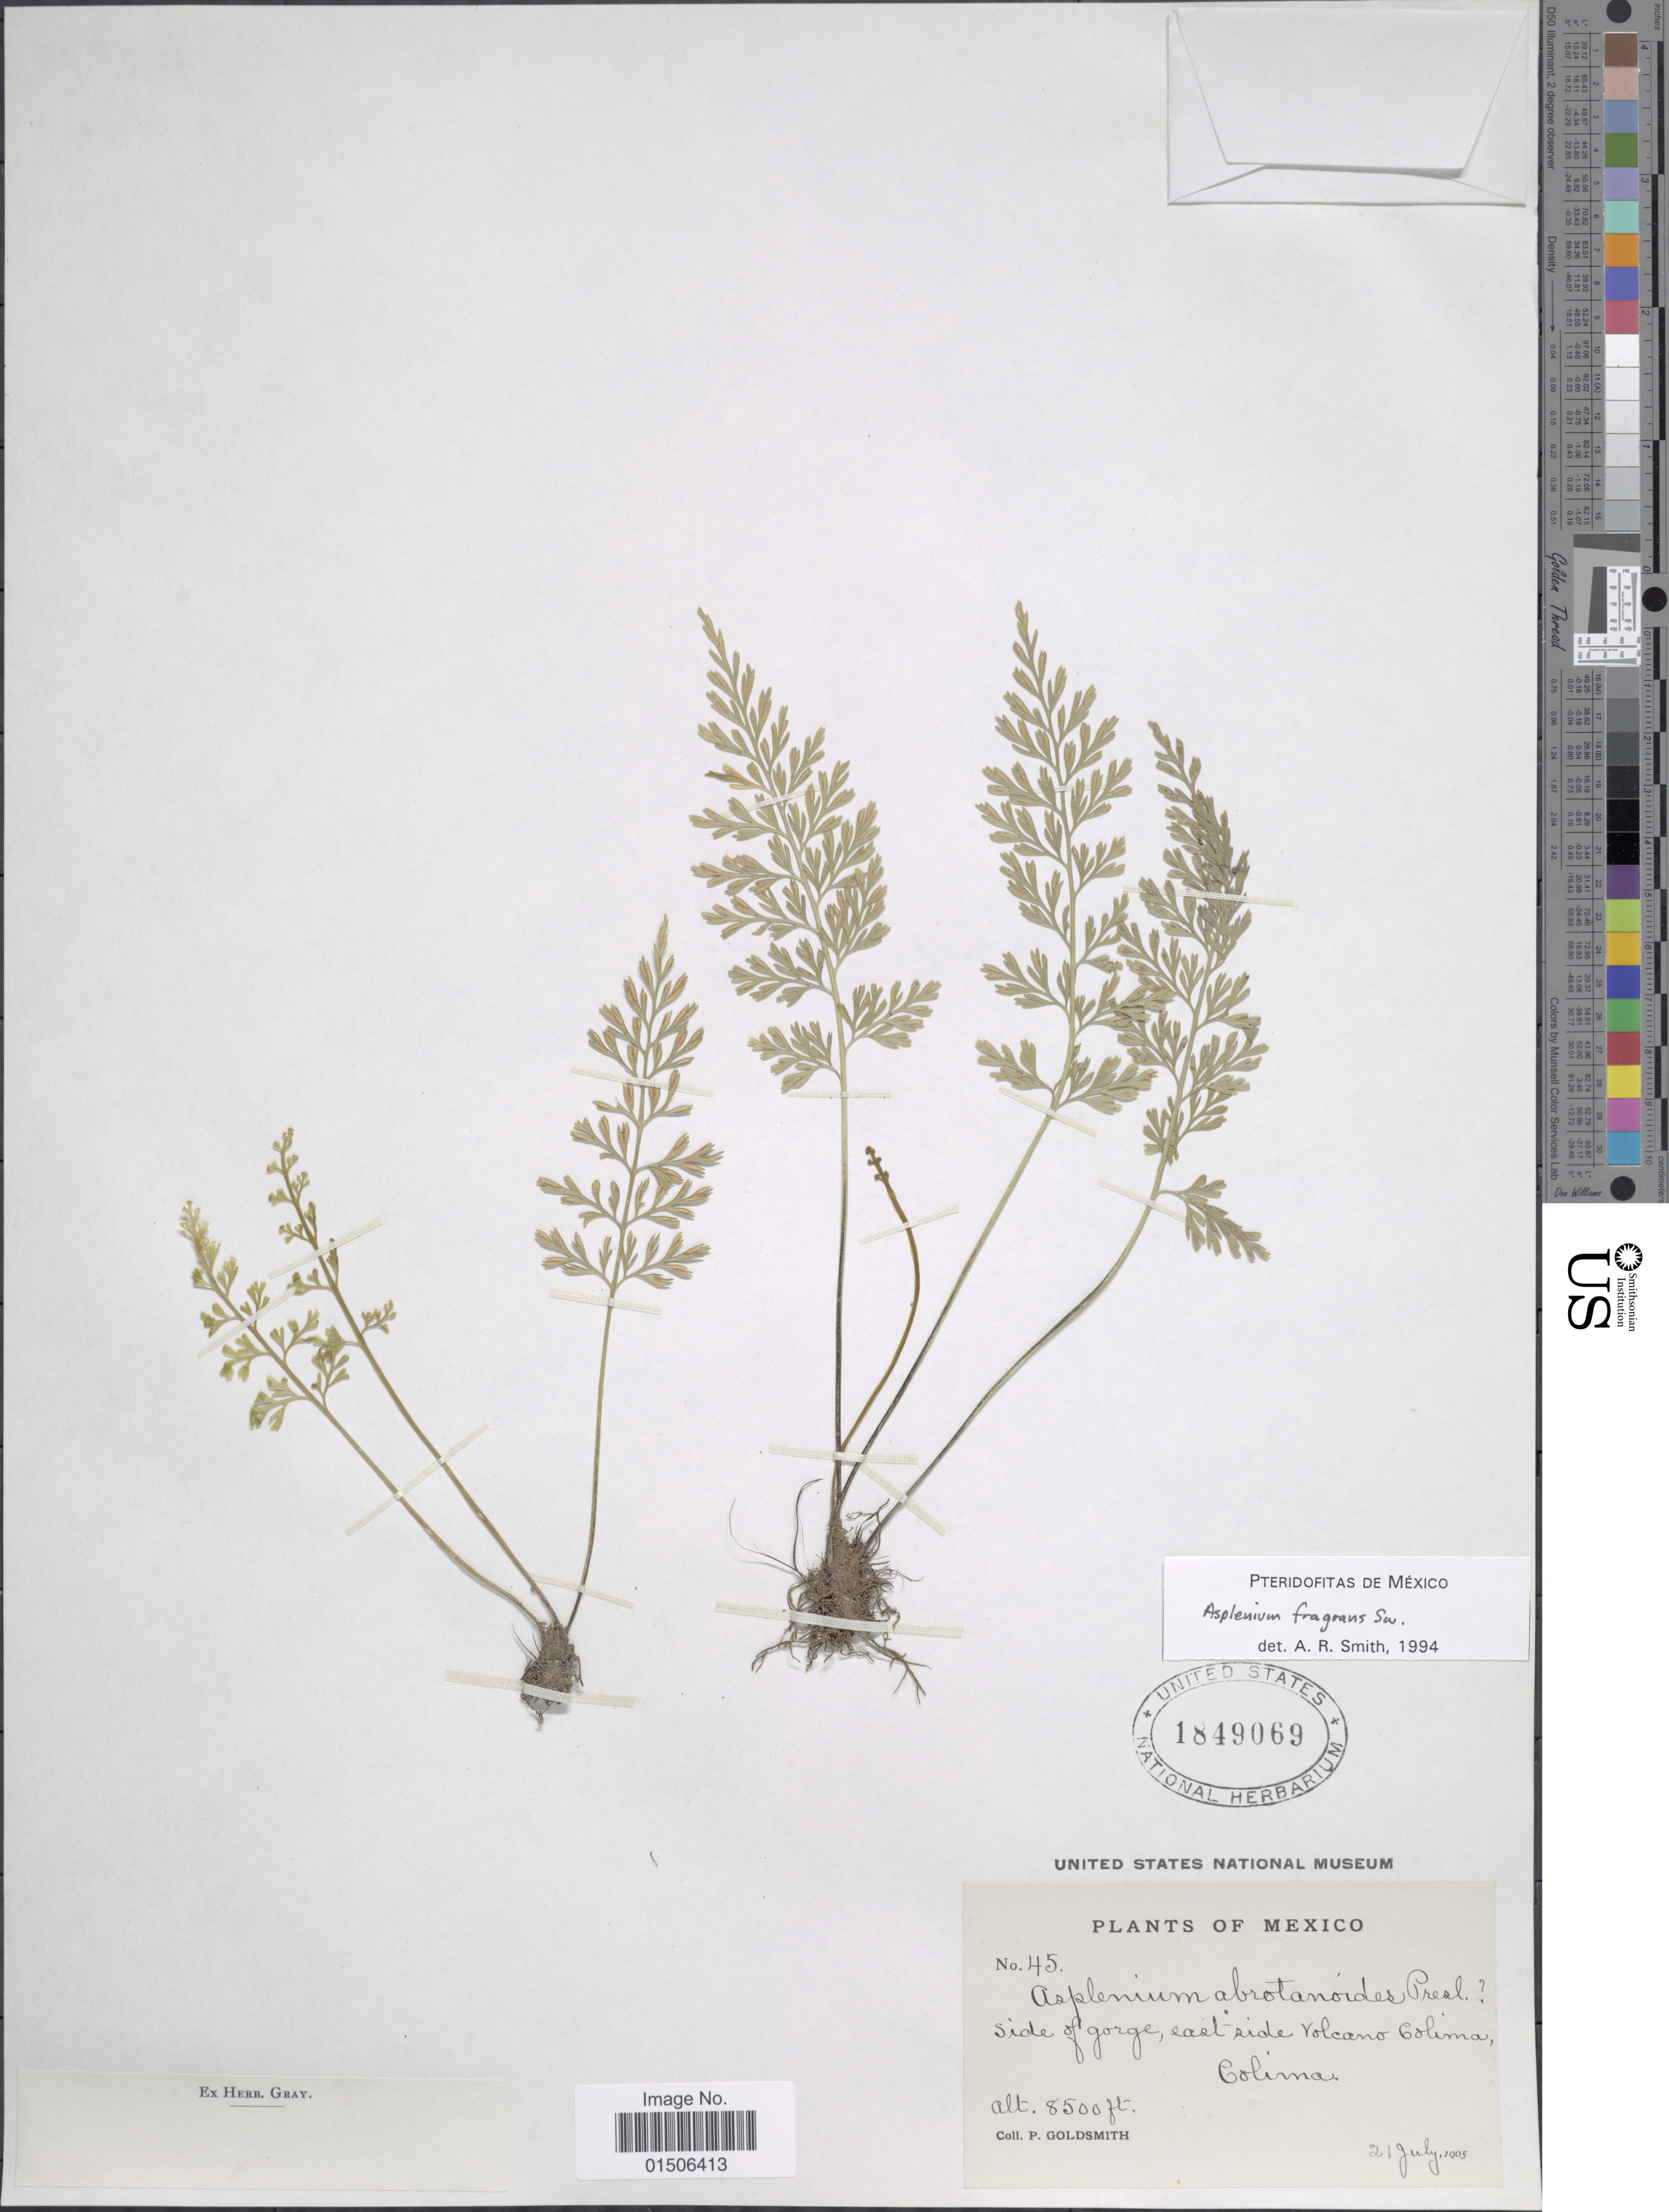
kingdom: Plantae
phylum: Tracheophyta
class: Polypodiopsida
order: Polypodiales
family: Aspleniaceae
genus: Asplenium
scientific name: Asplenium fragrans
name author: Sw.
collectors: P. Goldsmith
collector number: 45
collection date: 1905-07-21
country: Mexico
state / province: Colima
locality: Side of gorge, east side Volcano Colima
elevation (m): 2591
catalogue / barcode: US 1849069